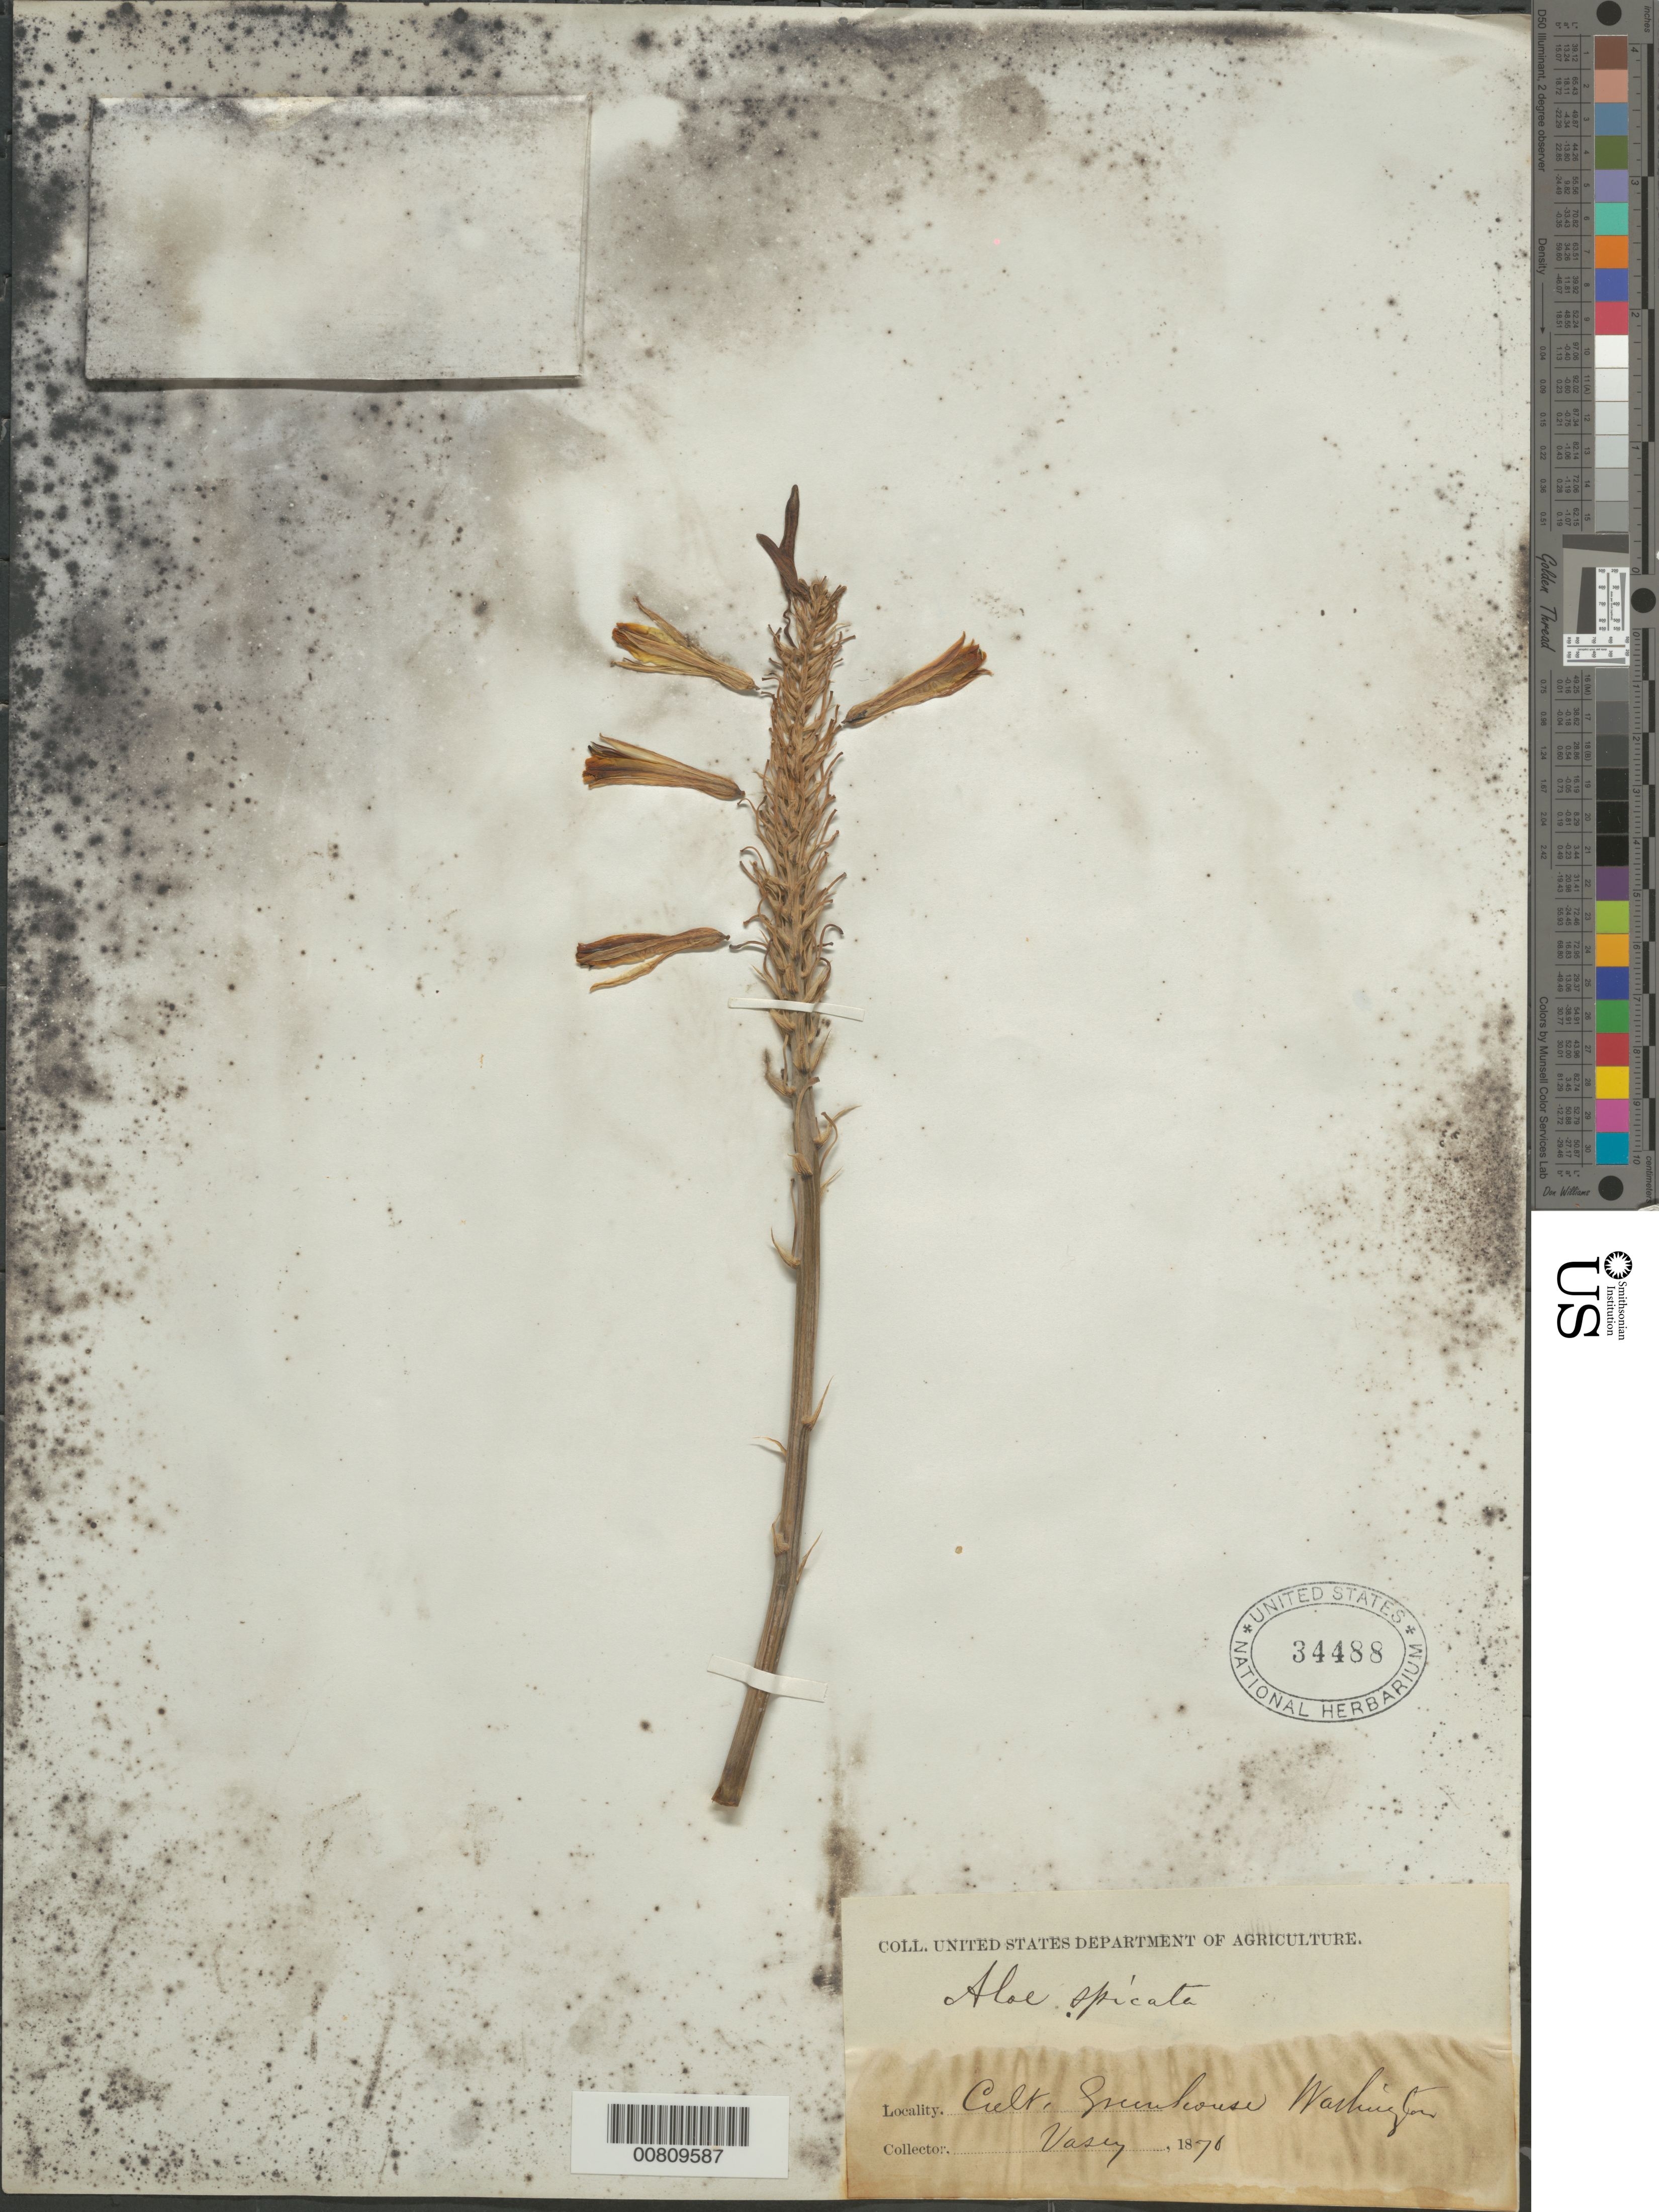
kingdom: Plantae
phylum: Tracheophyta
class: Liliopsida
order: Asparagales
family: Asphodelaceae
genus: Aloe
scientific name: Aloe spicata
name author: L. f.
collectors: G. Vasey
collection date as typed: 1876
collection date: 1876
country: United States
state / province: District of Columbia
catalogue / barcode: US 34488